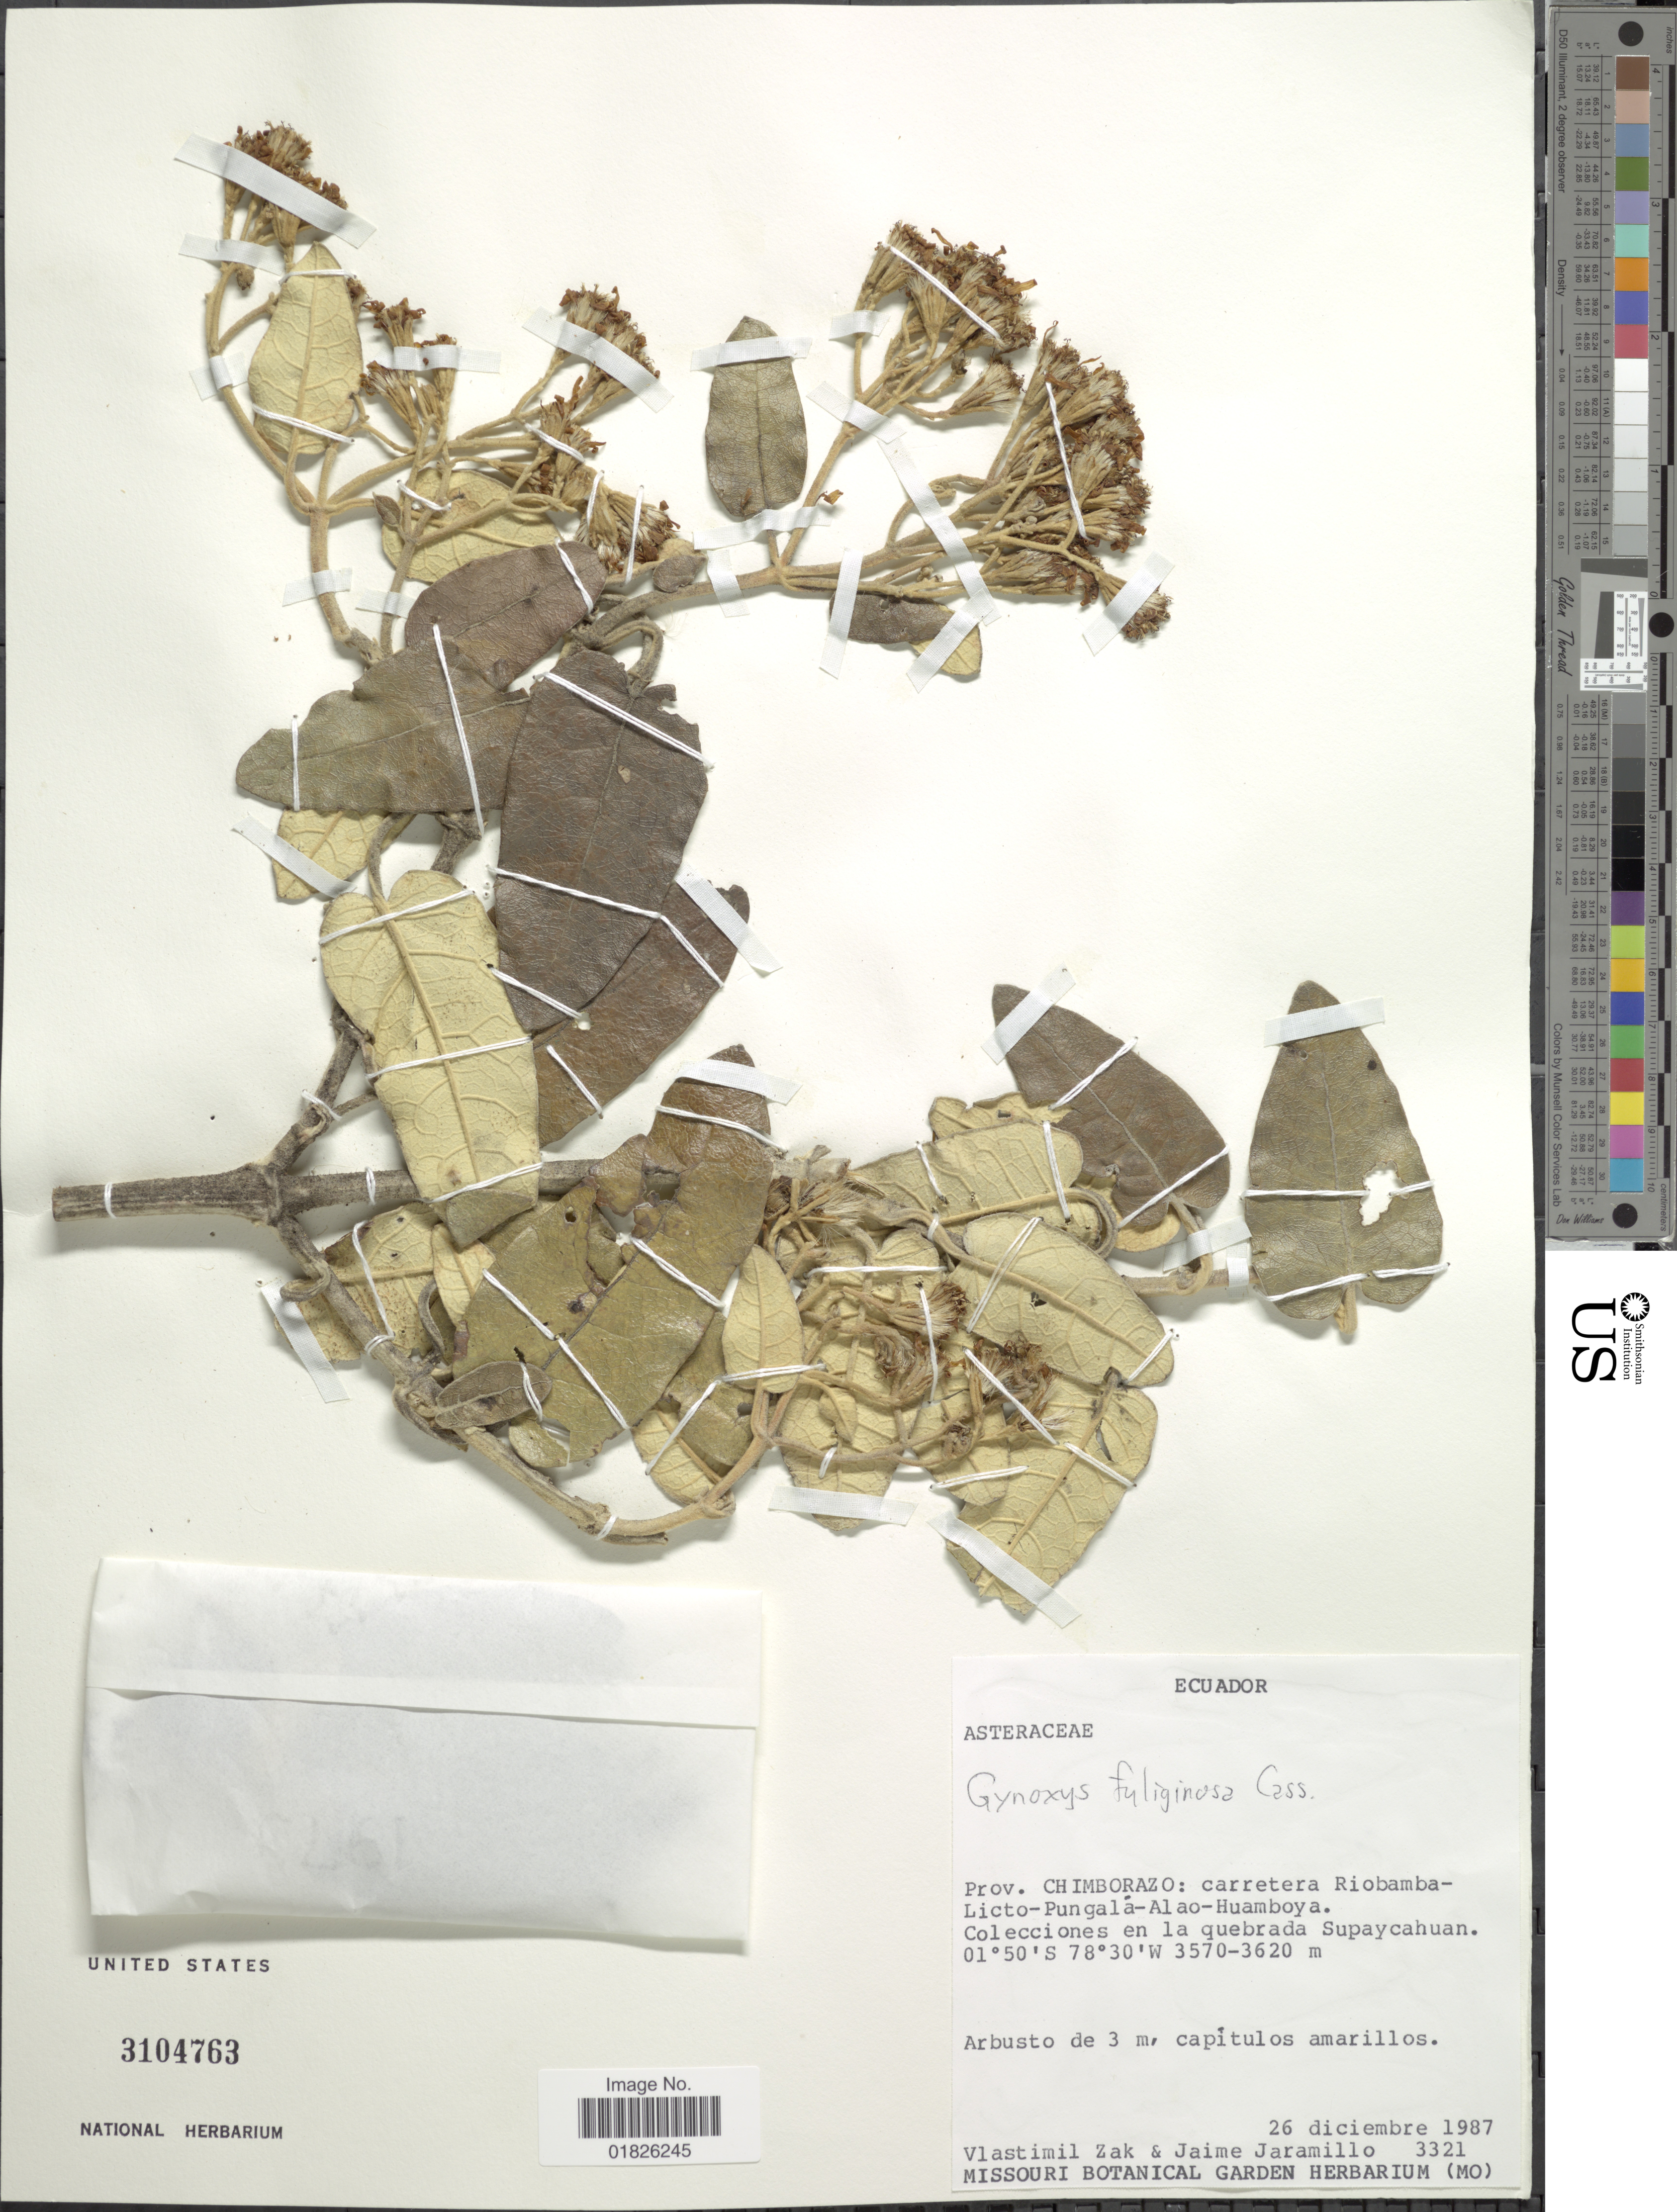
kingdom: Plantae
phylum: Tracheophyta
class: Magnoliopsida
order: Asterales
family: Asteraceae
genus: Gynoxys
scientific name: Gynoxys fuliginosa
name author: Cass.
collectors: V. Zak & J. Jaramillo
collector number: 3321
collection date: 1987-12-26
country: Ecuador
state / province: Chimborazo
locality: Carretera Riobamba-Licto-Pungala-Alao-Huamboya, en la quebrada Supaycahuan.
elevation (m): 3570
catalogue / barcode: US 3104763